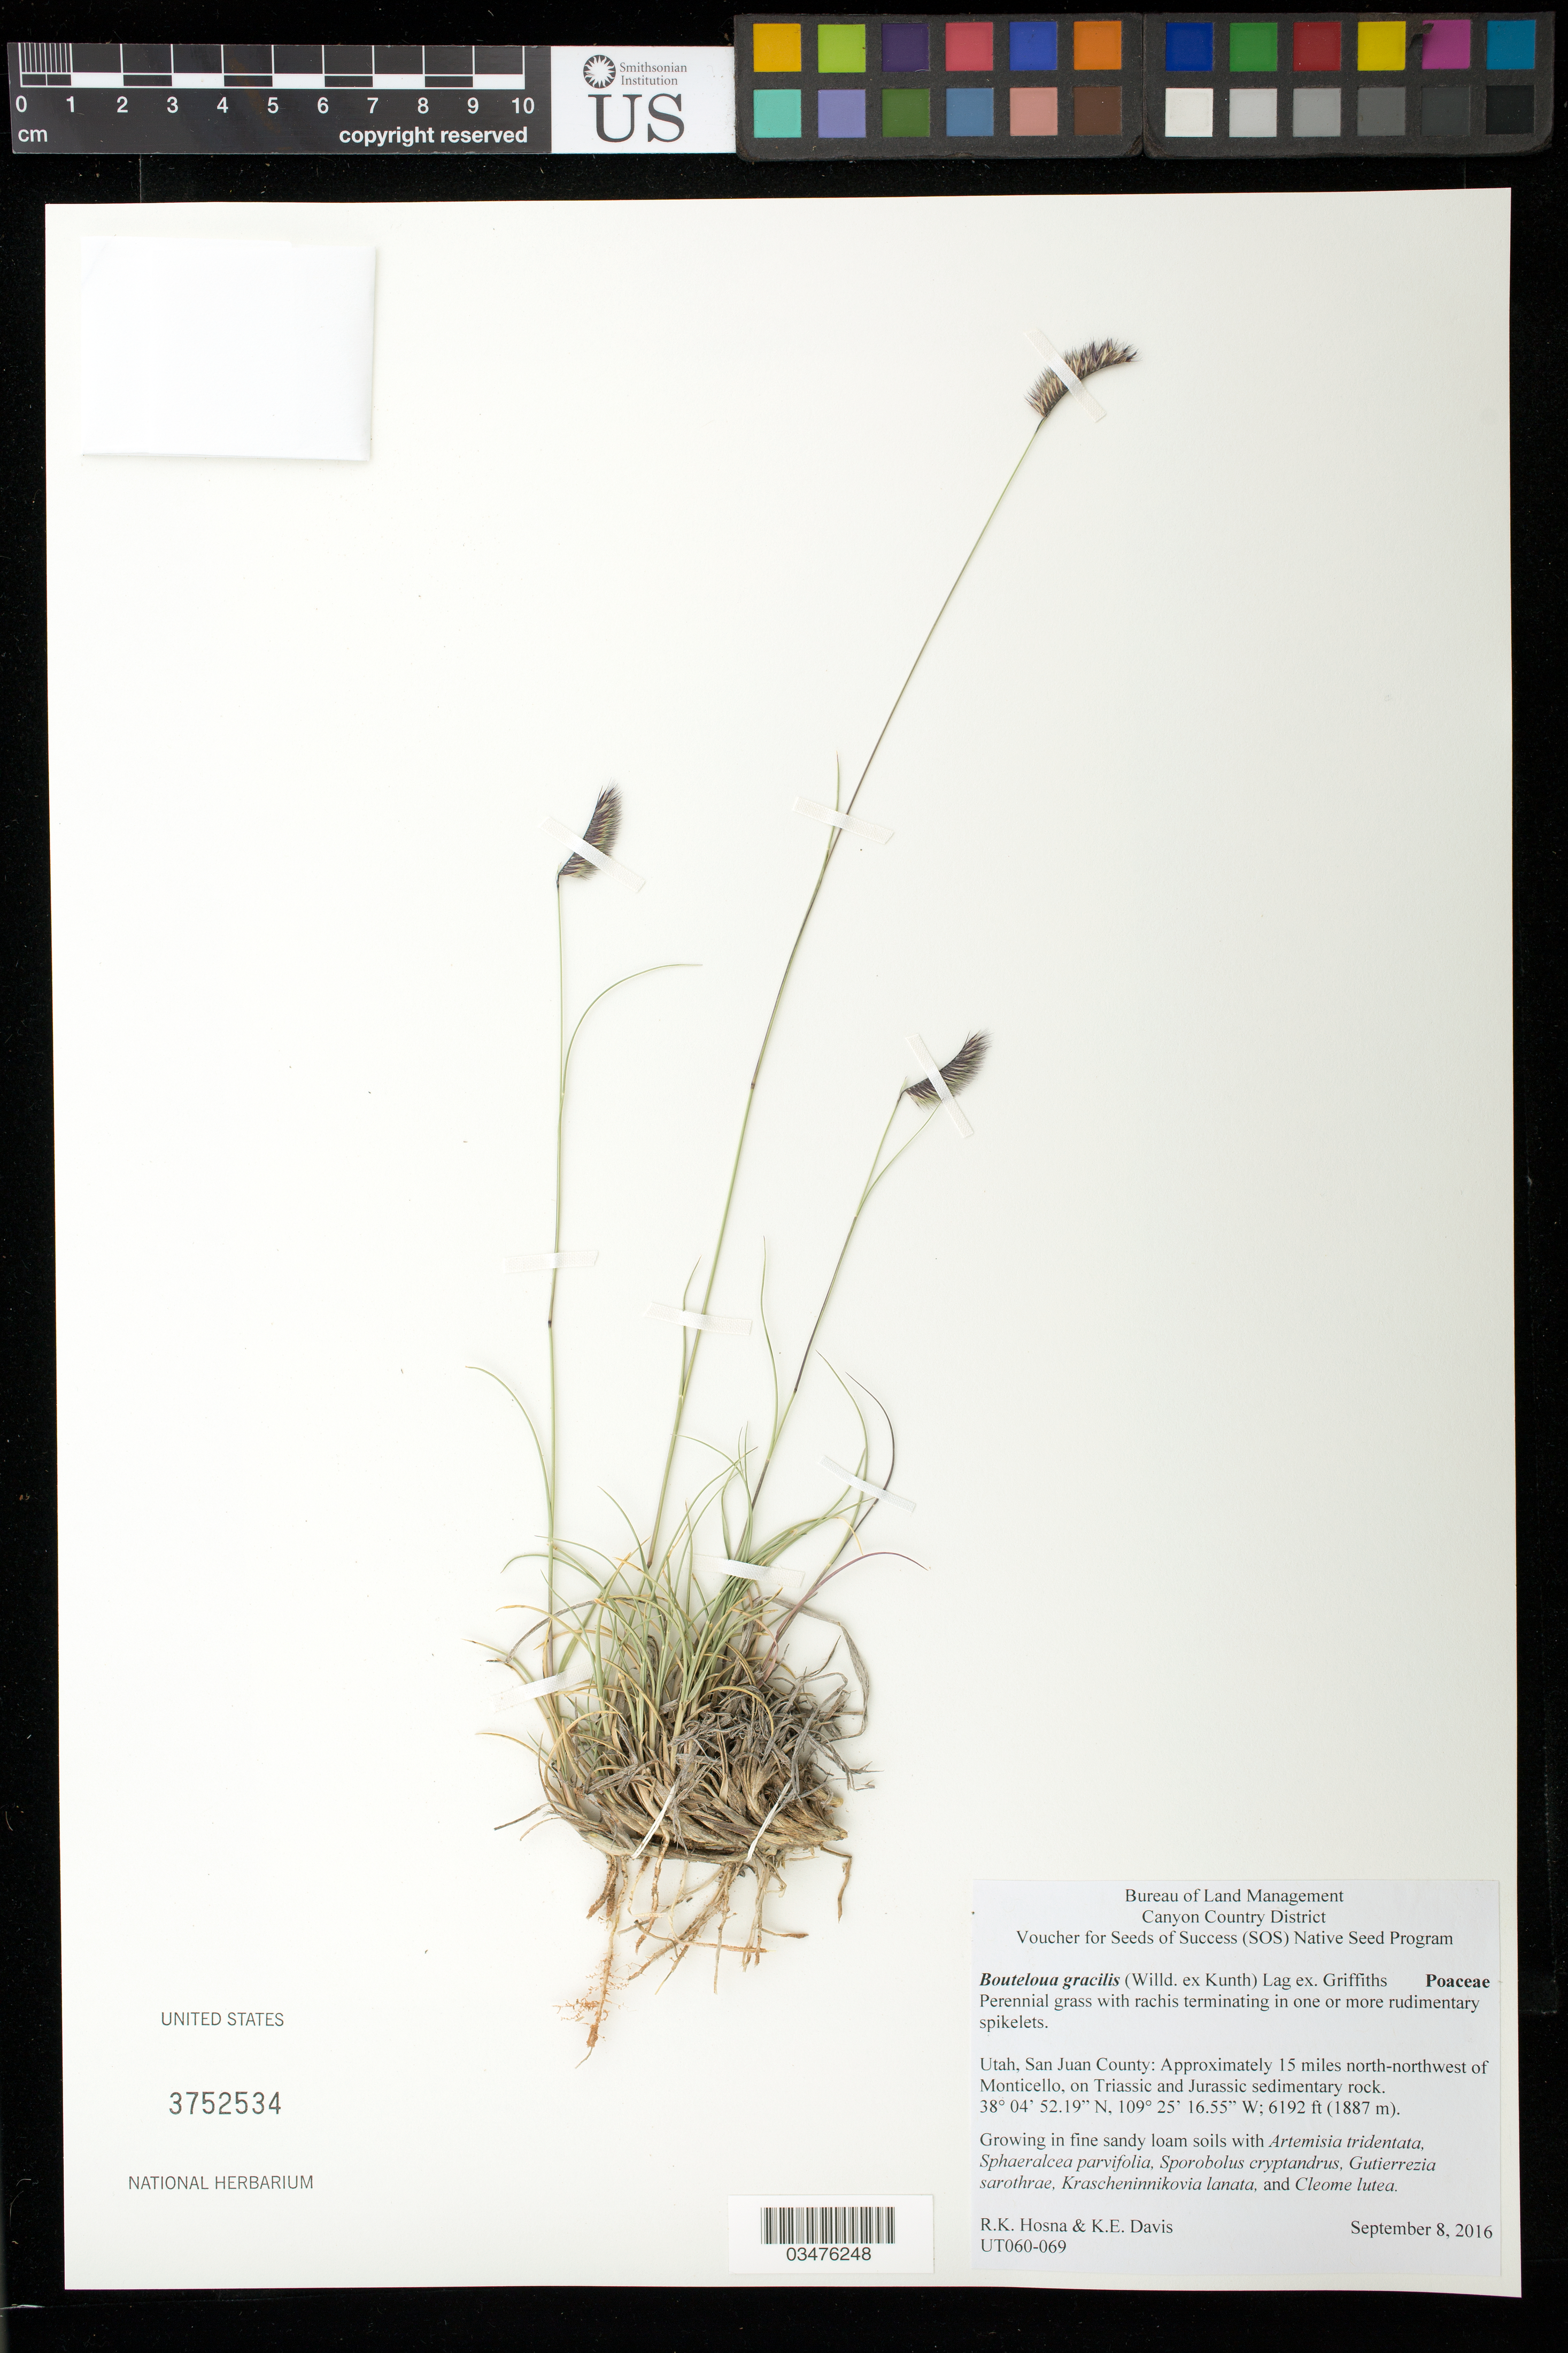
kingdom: Plantae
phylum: Tracheophyta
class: Liliopsida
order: Poales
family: Poaceae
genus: Bouteloua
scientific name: Bouteloua gracilis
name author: (Kunth) Lag. ex Griffiths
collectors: R. Hosna & K. Davis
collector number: UT060-069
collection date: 2016-09-08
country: United States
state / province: Utah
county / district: San Juan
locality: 15 mi. NNW of Monticello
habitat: Triassic and Jurassic sedimentary rock, fine sandy loam soils.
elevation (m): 1887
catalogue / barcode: US 3752534